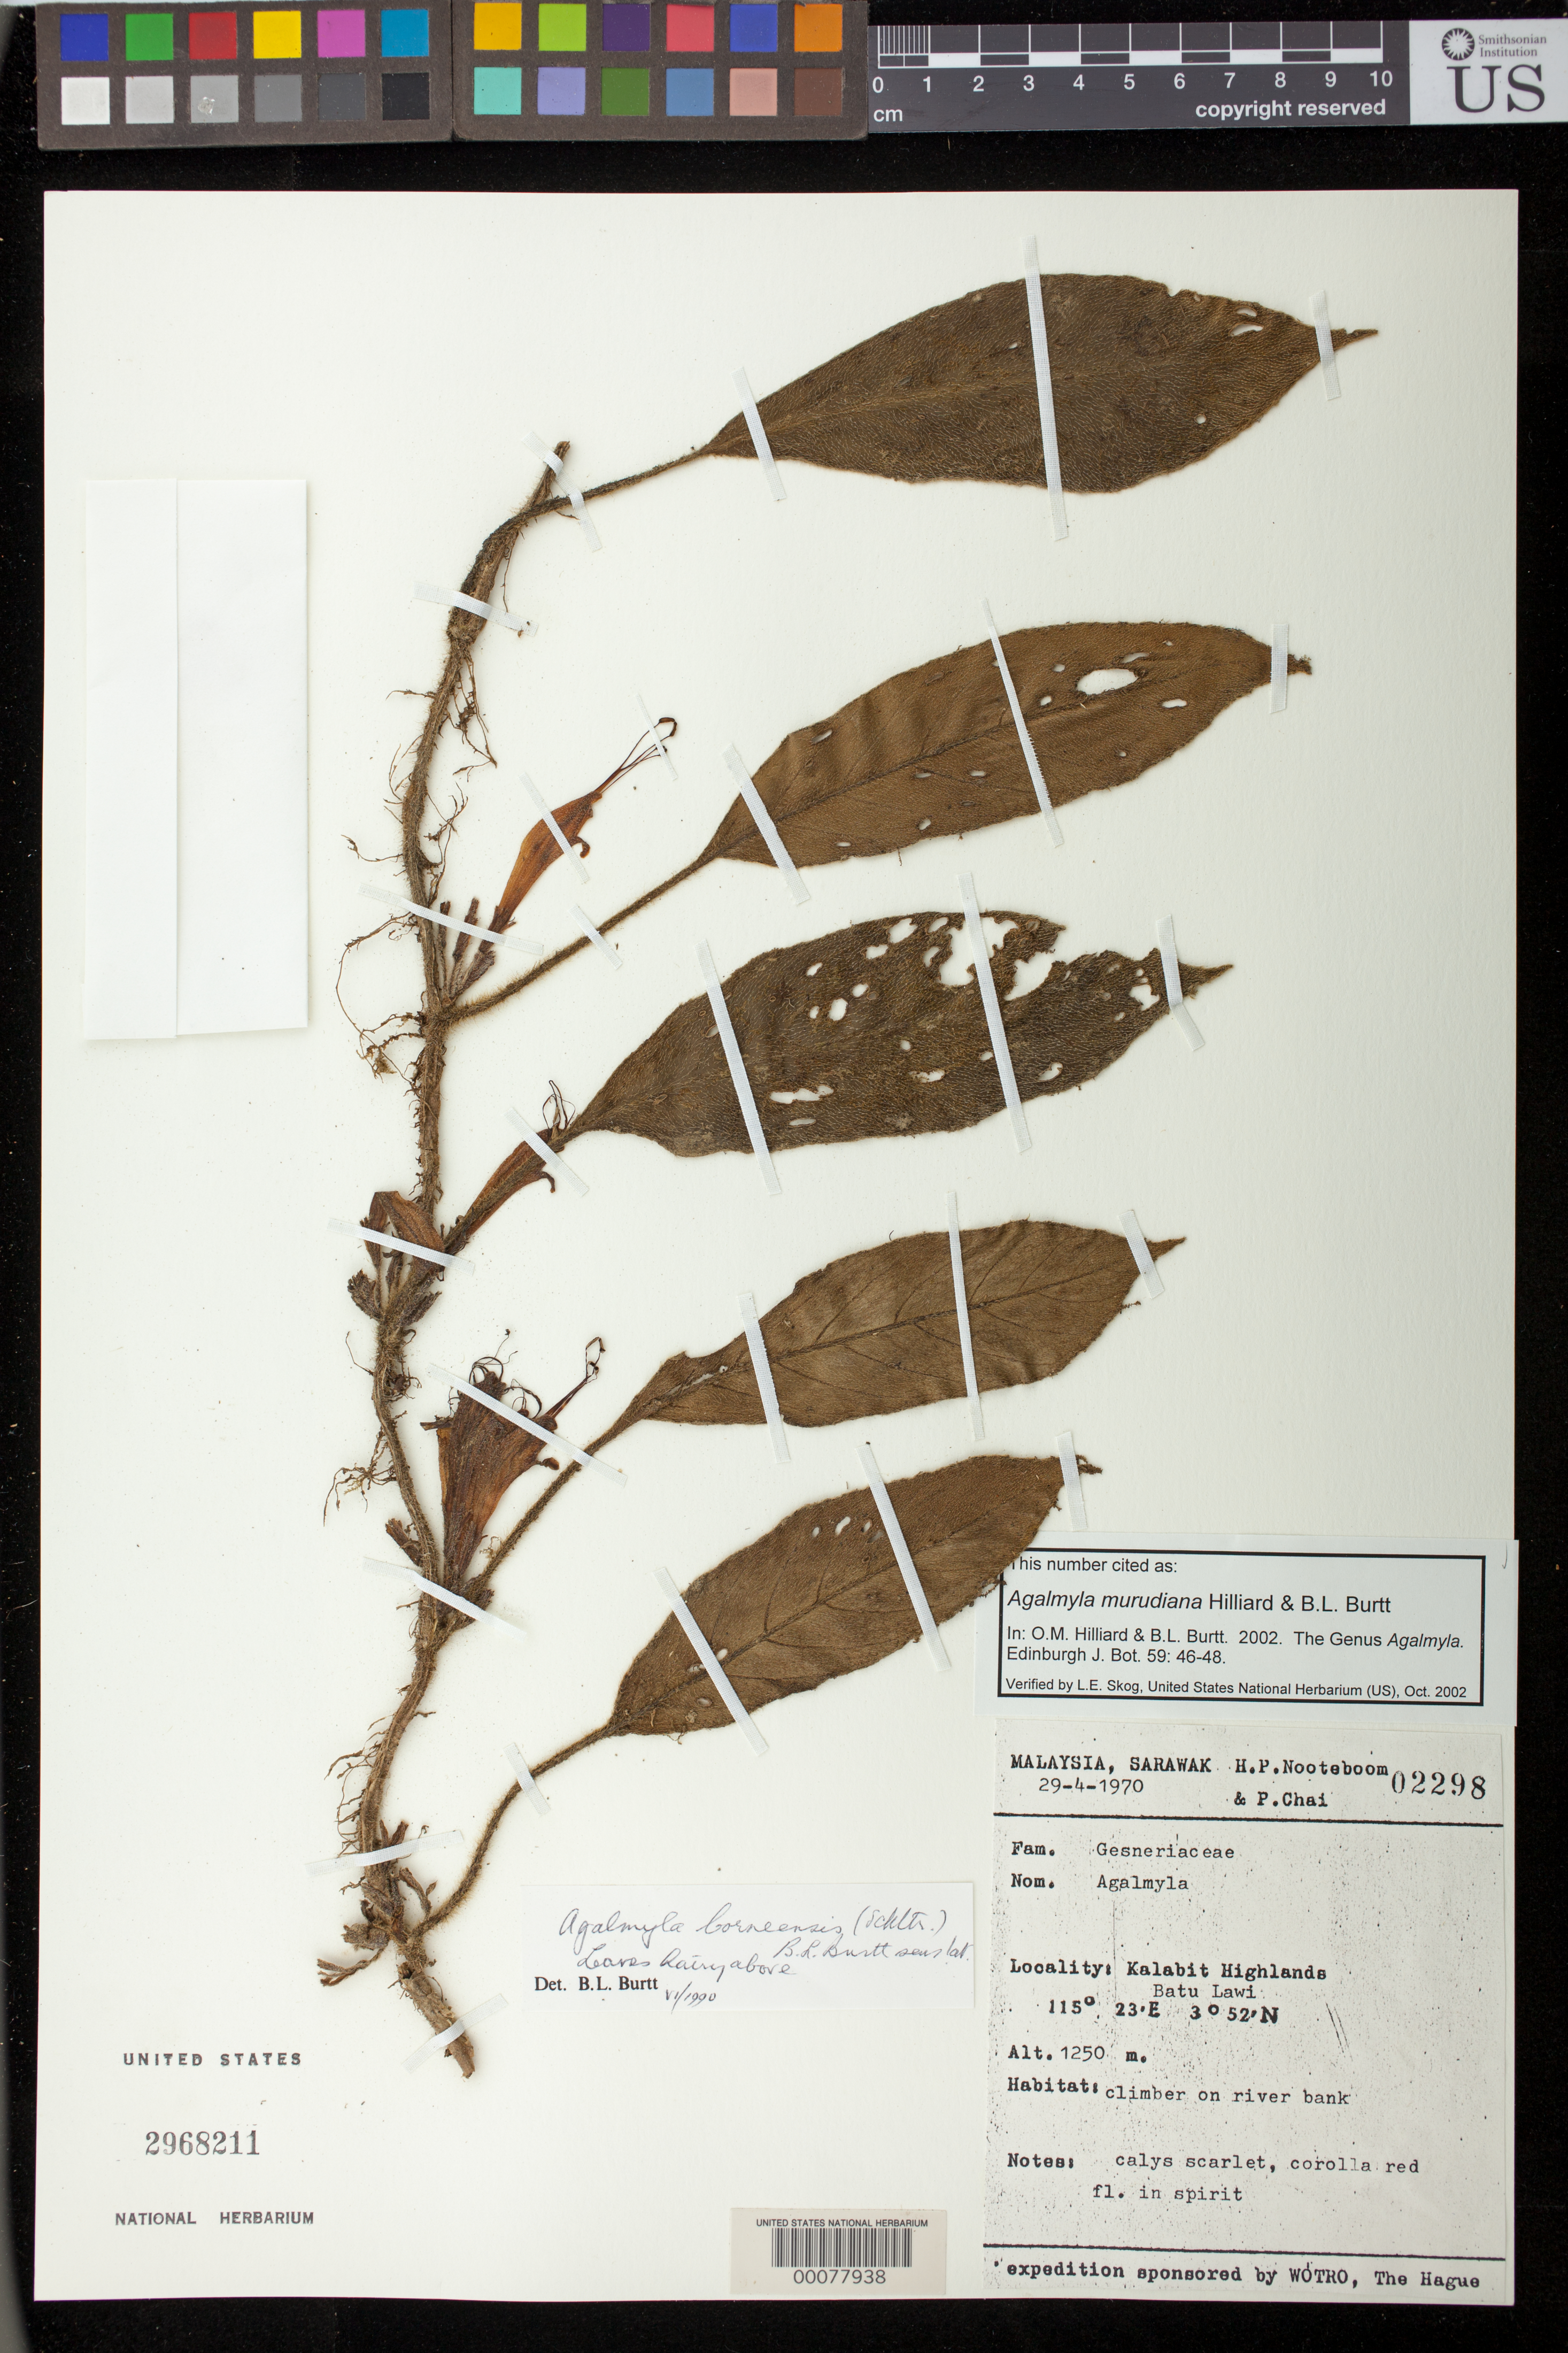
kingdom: Plantae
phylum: Tracheophyta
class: Magnoliopsida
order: Lamiales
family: Gesneriaceae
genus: Agalmyla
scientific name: Agalmyla murudiana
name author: Hilliard & B.L. Burtt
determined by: Hilliard, O. M.; Burtt, B. L.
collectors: H. P. Nooteboom & P. Chai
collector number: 2298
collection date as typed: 29 Apr 1970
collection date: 1970-04-29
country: Malaysia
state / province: Sarawak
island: Borneo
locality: Kalabit Highlands, Batu Lawi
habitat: Climber on river bank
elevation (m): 1250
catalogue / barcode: US 2968211